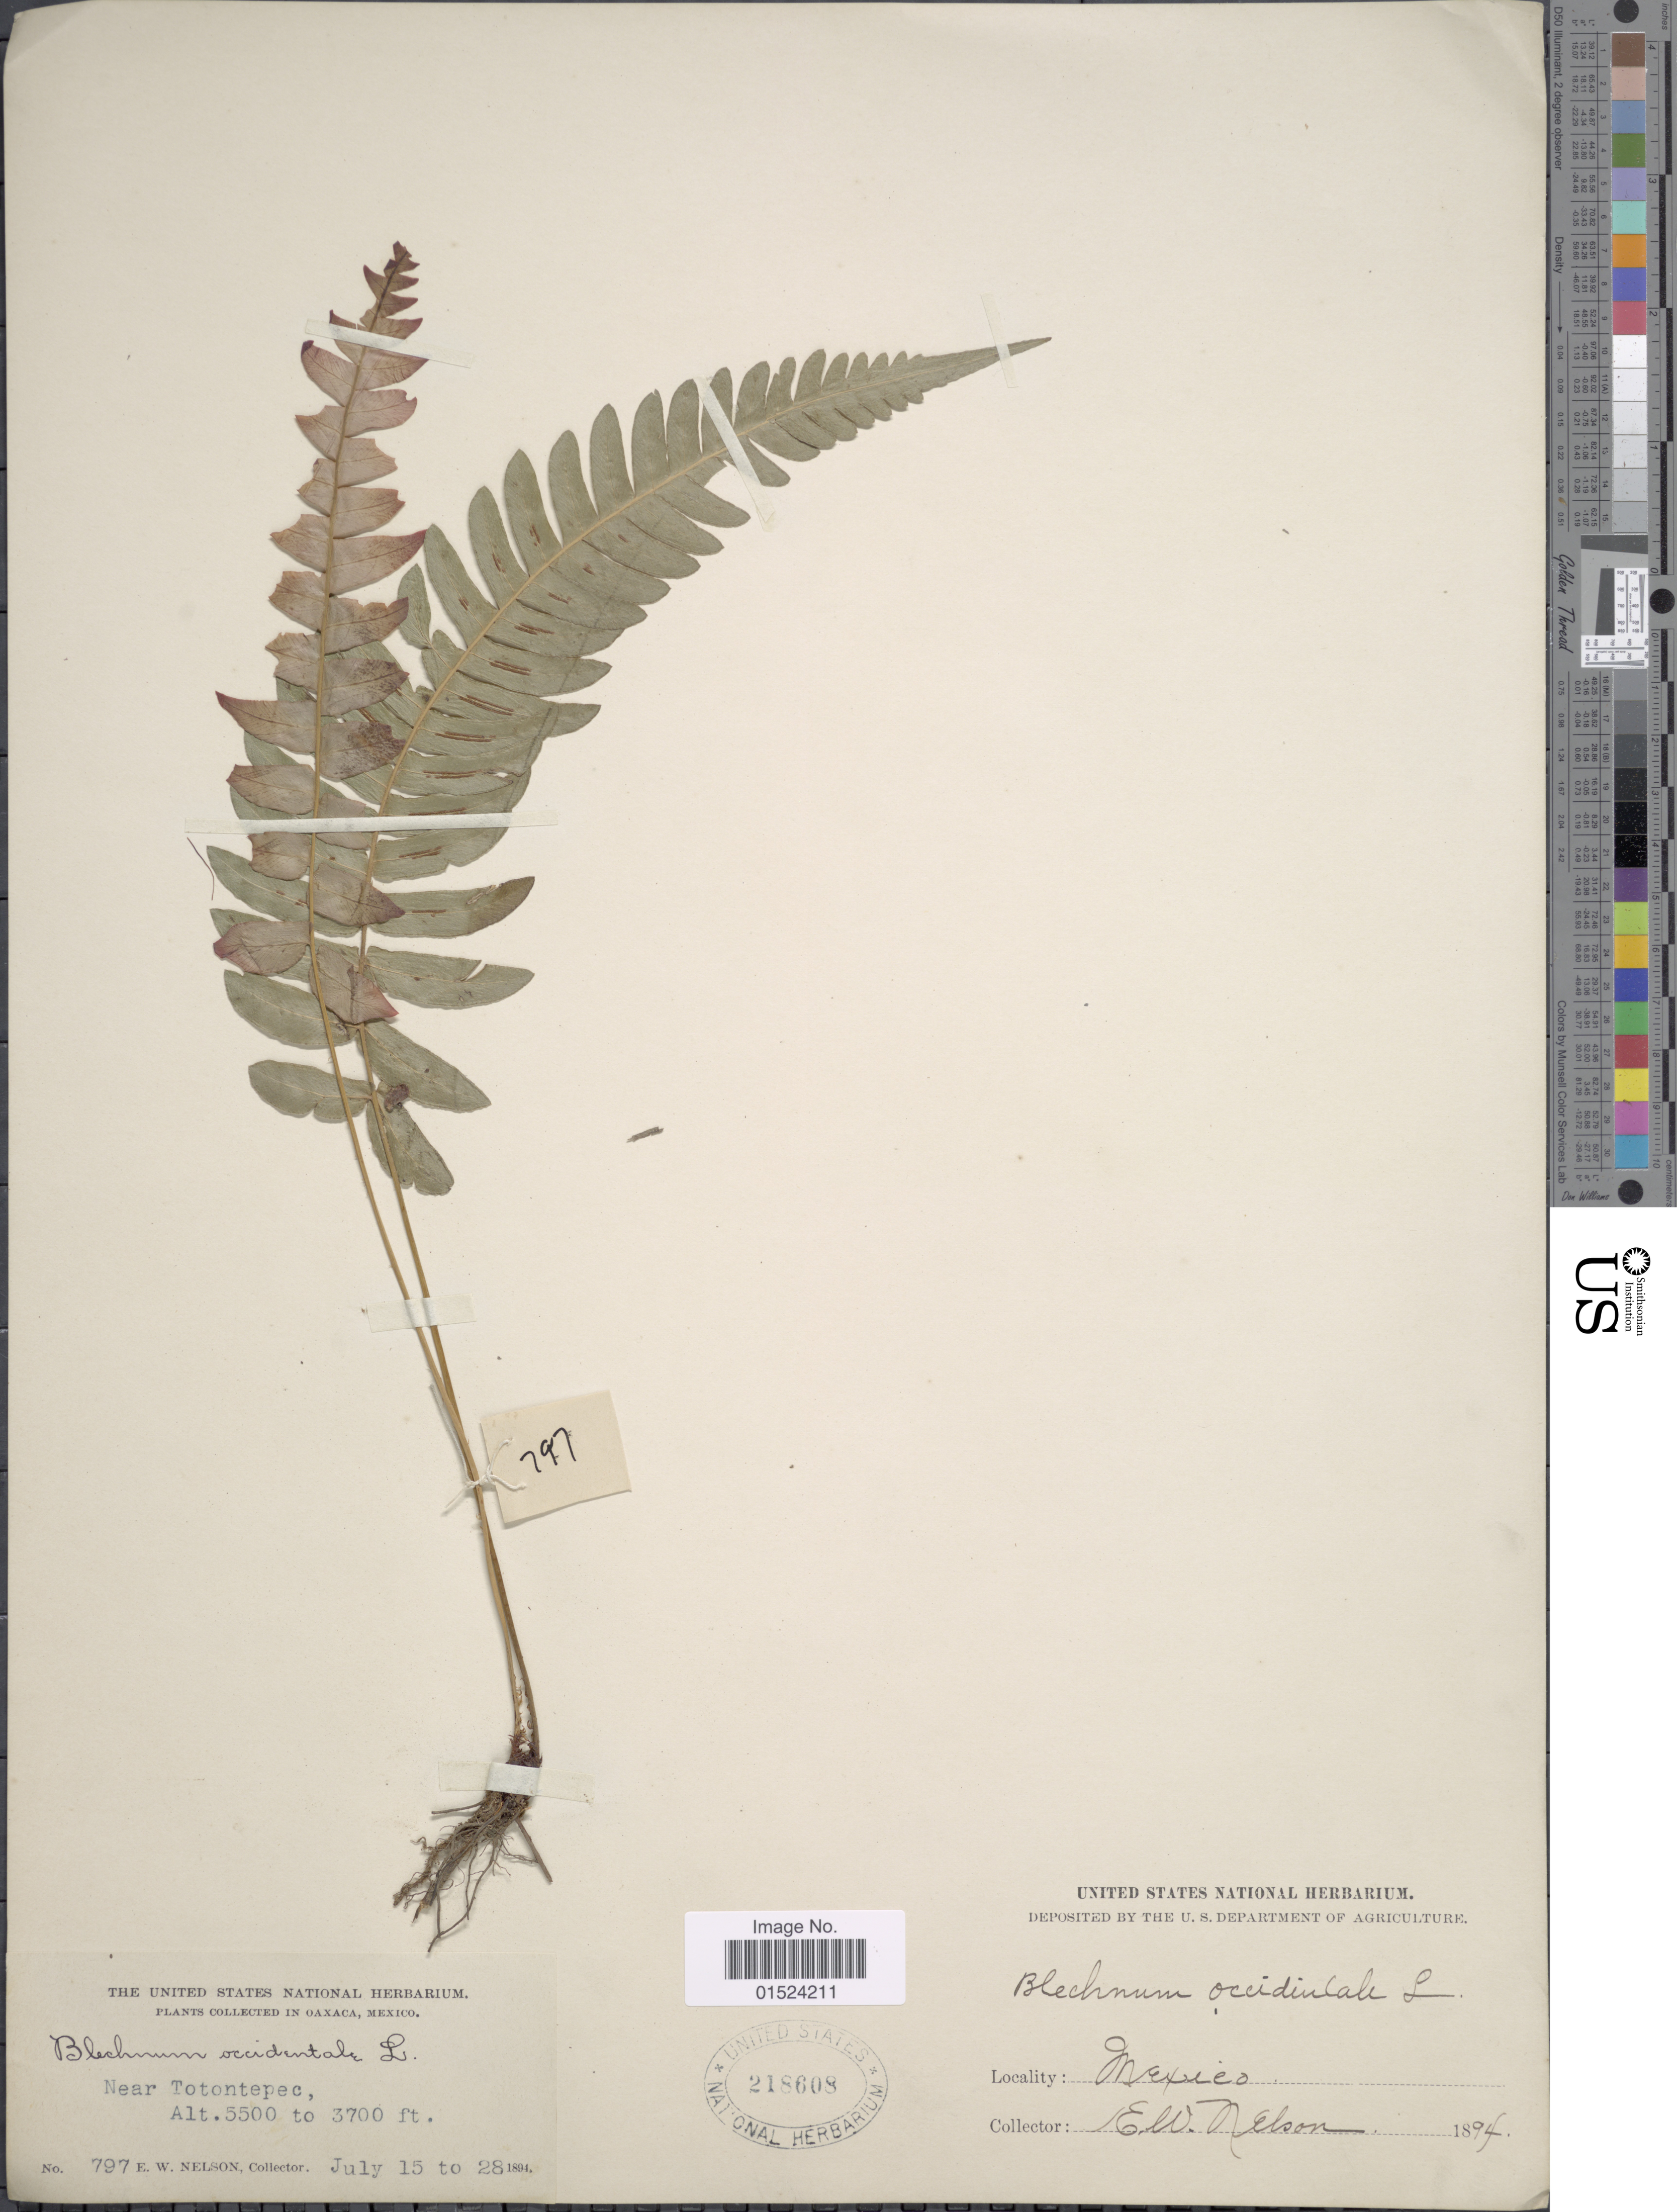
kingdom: Plantae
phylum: Tracheophyta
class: Polypodiopsida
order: Polypodiales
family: Blechnaceae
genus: Blechnum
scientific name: Blechnum occidentale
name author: L.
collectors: E. W. Nelson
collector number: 797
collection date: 1894-07-15/1894-07-28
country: Mexico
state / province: Oaxaca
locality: Near Totontepec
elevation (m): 1128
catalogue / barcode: US 218608